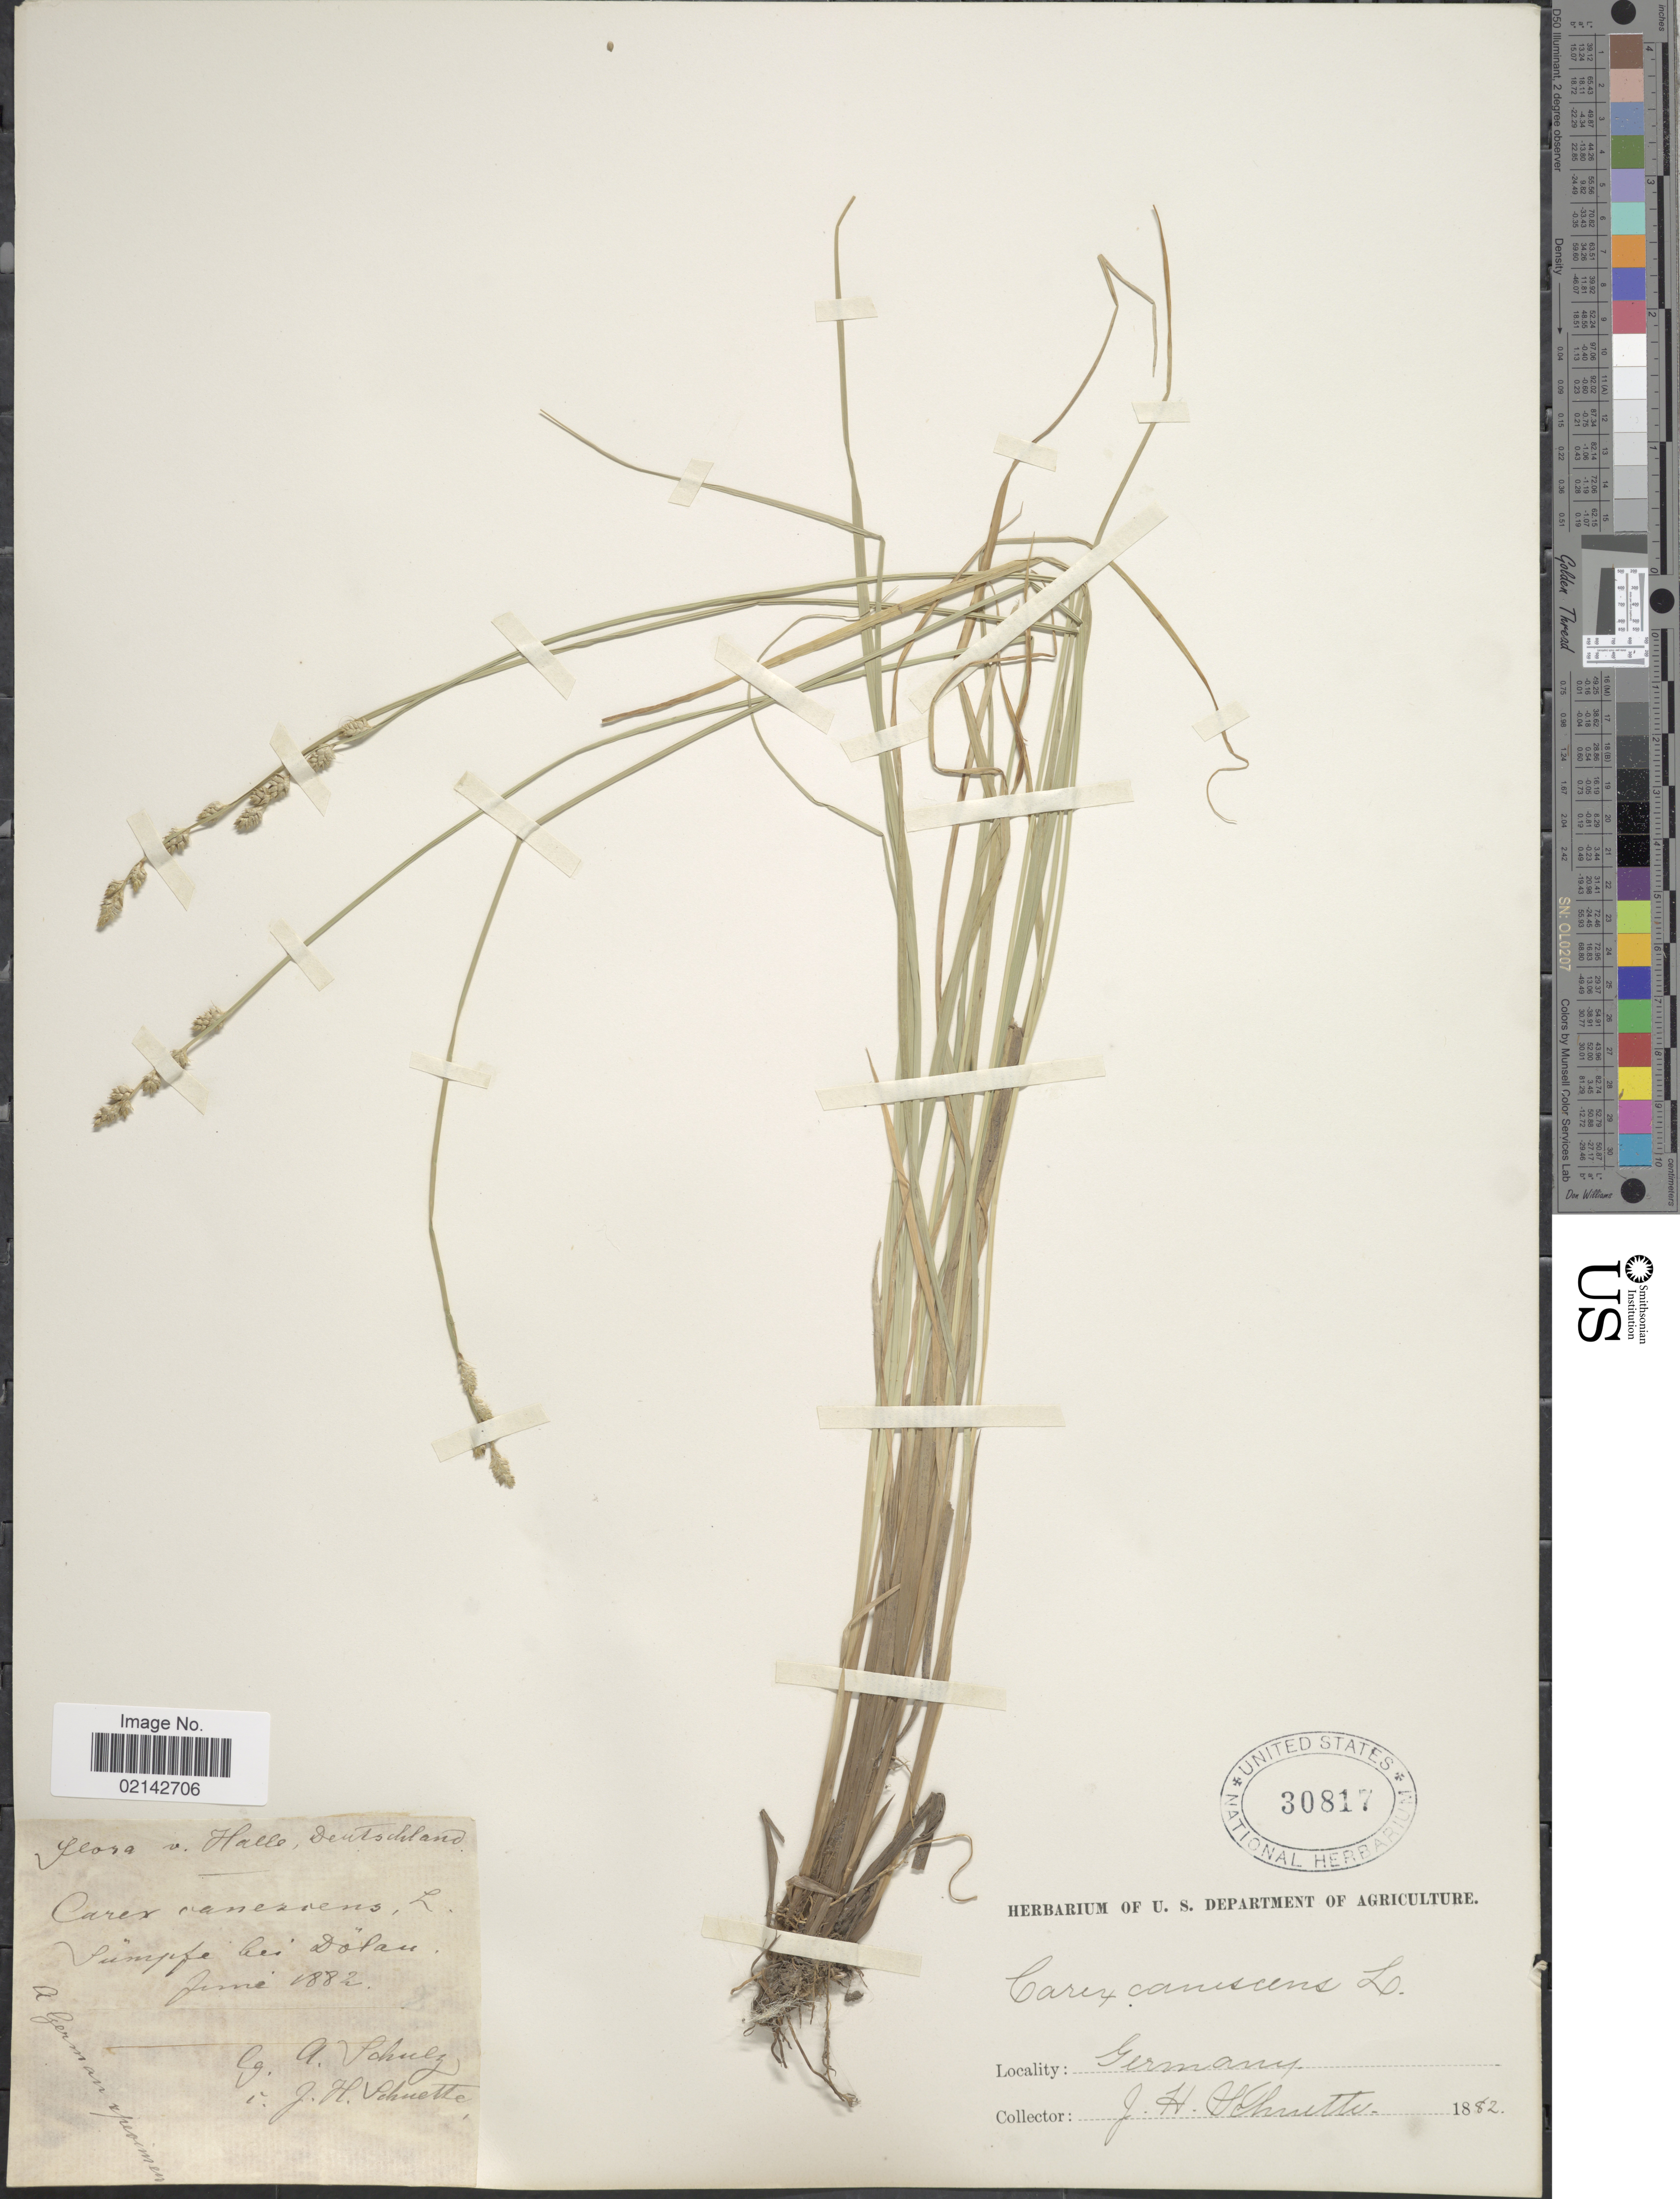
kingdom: Plantae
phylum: Tracheophyta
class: Liliopsida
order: Poales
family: Cyperaceae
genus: Carex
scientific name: Carex canescens var. canescens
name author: L.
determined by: Strong, Mark T., (BOT), Smithsonian Institution - National Museum of Natural History (UNITED STATES)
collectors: A. Schulz & J. H. Schuette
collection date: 1882-06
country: Germany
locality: Sümpfe bei Dölau [marshes near Dölau]. Halle, Deutschland.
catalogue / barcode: US 30817